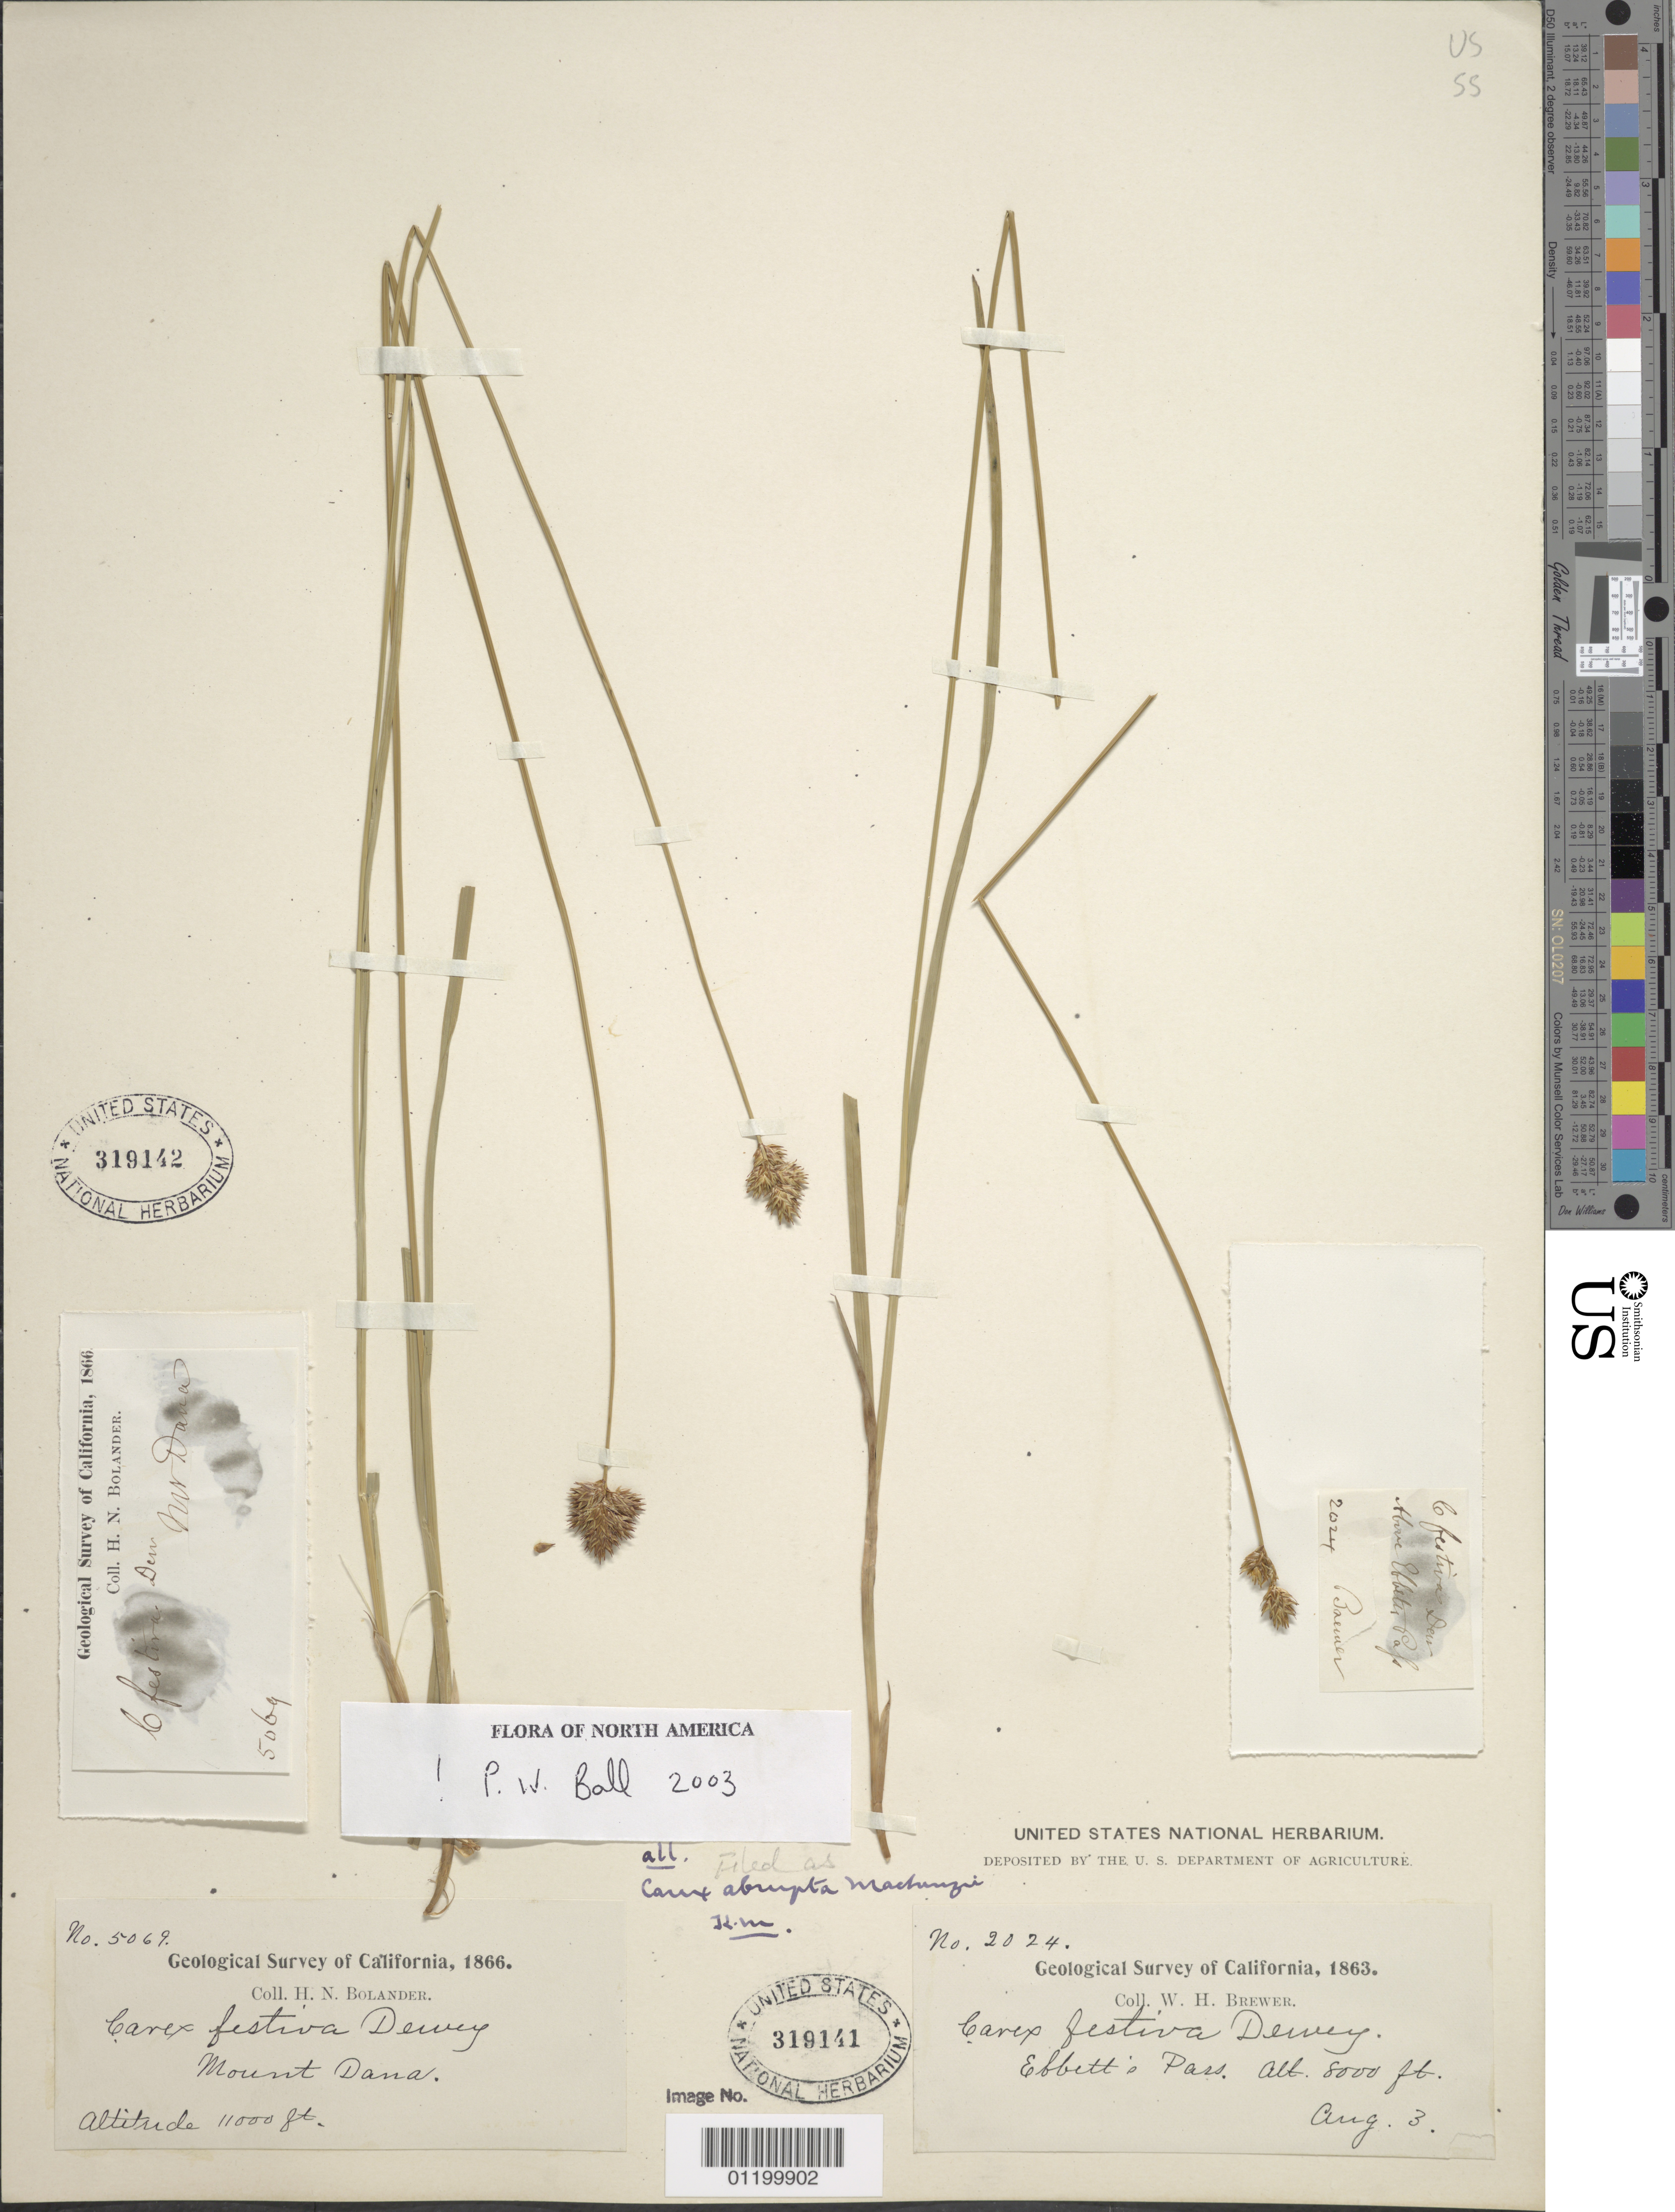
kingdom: Plantae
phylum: Tracheophyta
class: Liliopsida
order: Poales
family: Cyperaceae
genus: Carex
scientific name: Carex abrupta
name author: Mack.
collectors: W. H. Brewer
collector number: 2024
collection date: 1863-08-03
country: United States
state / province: California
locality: Ebbett's Pass.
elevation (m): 2438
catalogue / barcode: US 319141